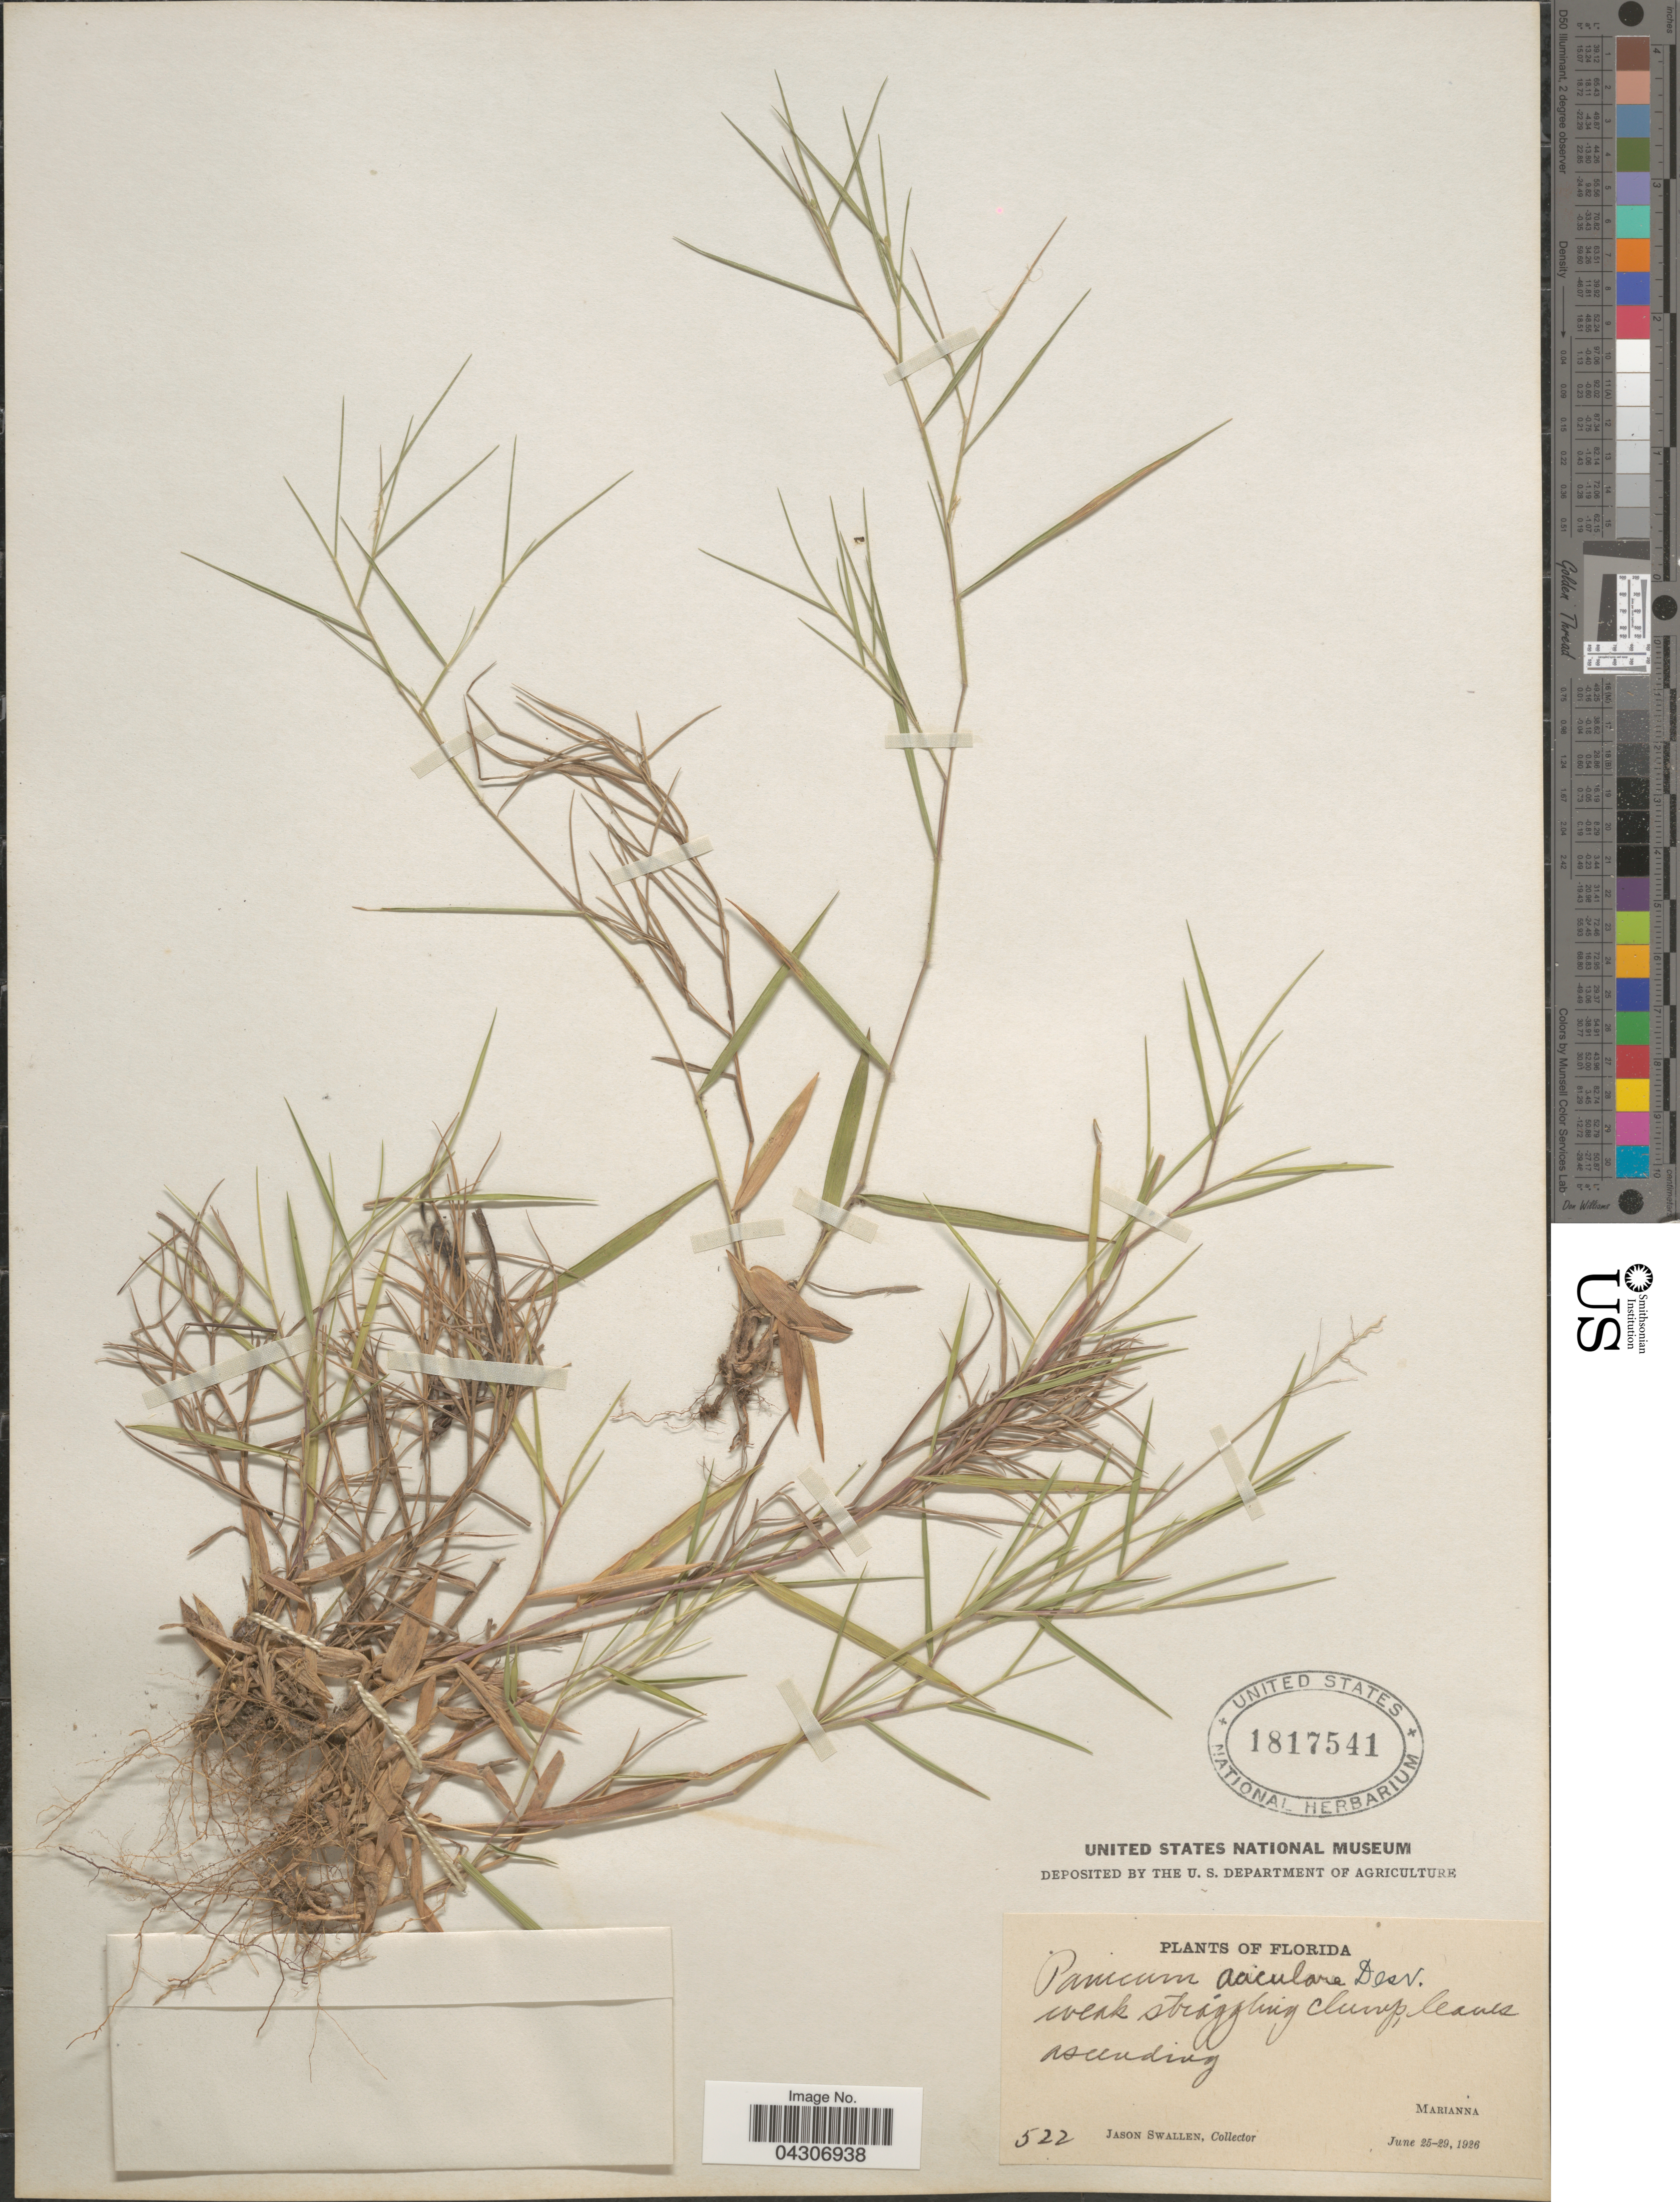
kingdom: Plantae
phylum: Tracheophyta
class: Liliopsida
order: Poales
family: Poaceae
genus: Dichanthelium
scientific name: Dichanthelium aciculare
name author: (Desv. ex Poir.) Gould & C.A. Clark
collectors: J. R. Swallen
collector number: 522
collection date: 1926-06-25/1926-06-29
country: United States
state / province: Florida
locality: Marianna.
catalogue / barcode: US 1817541